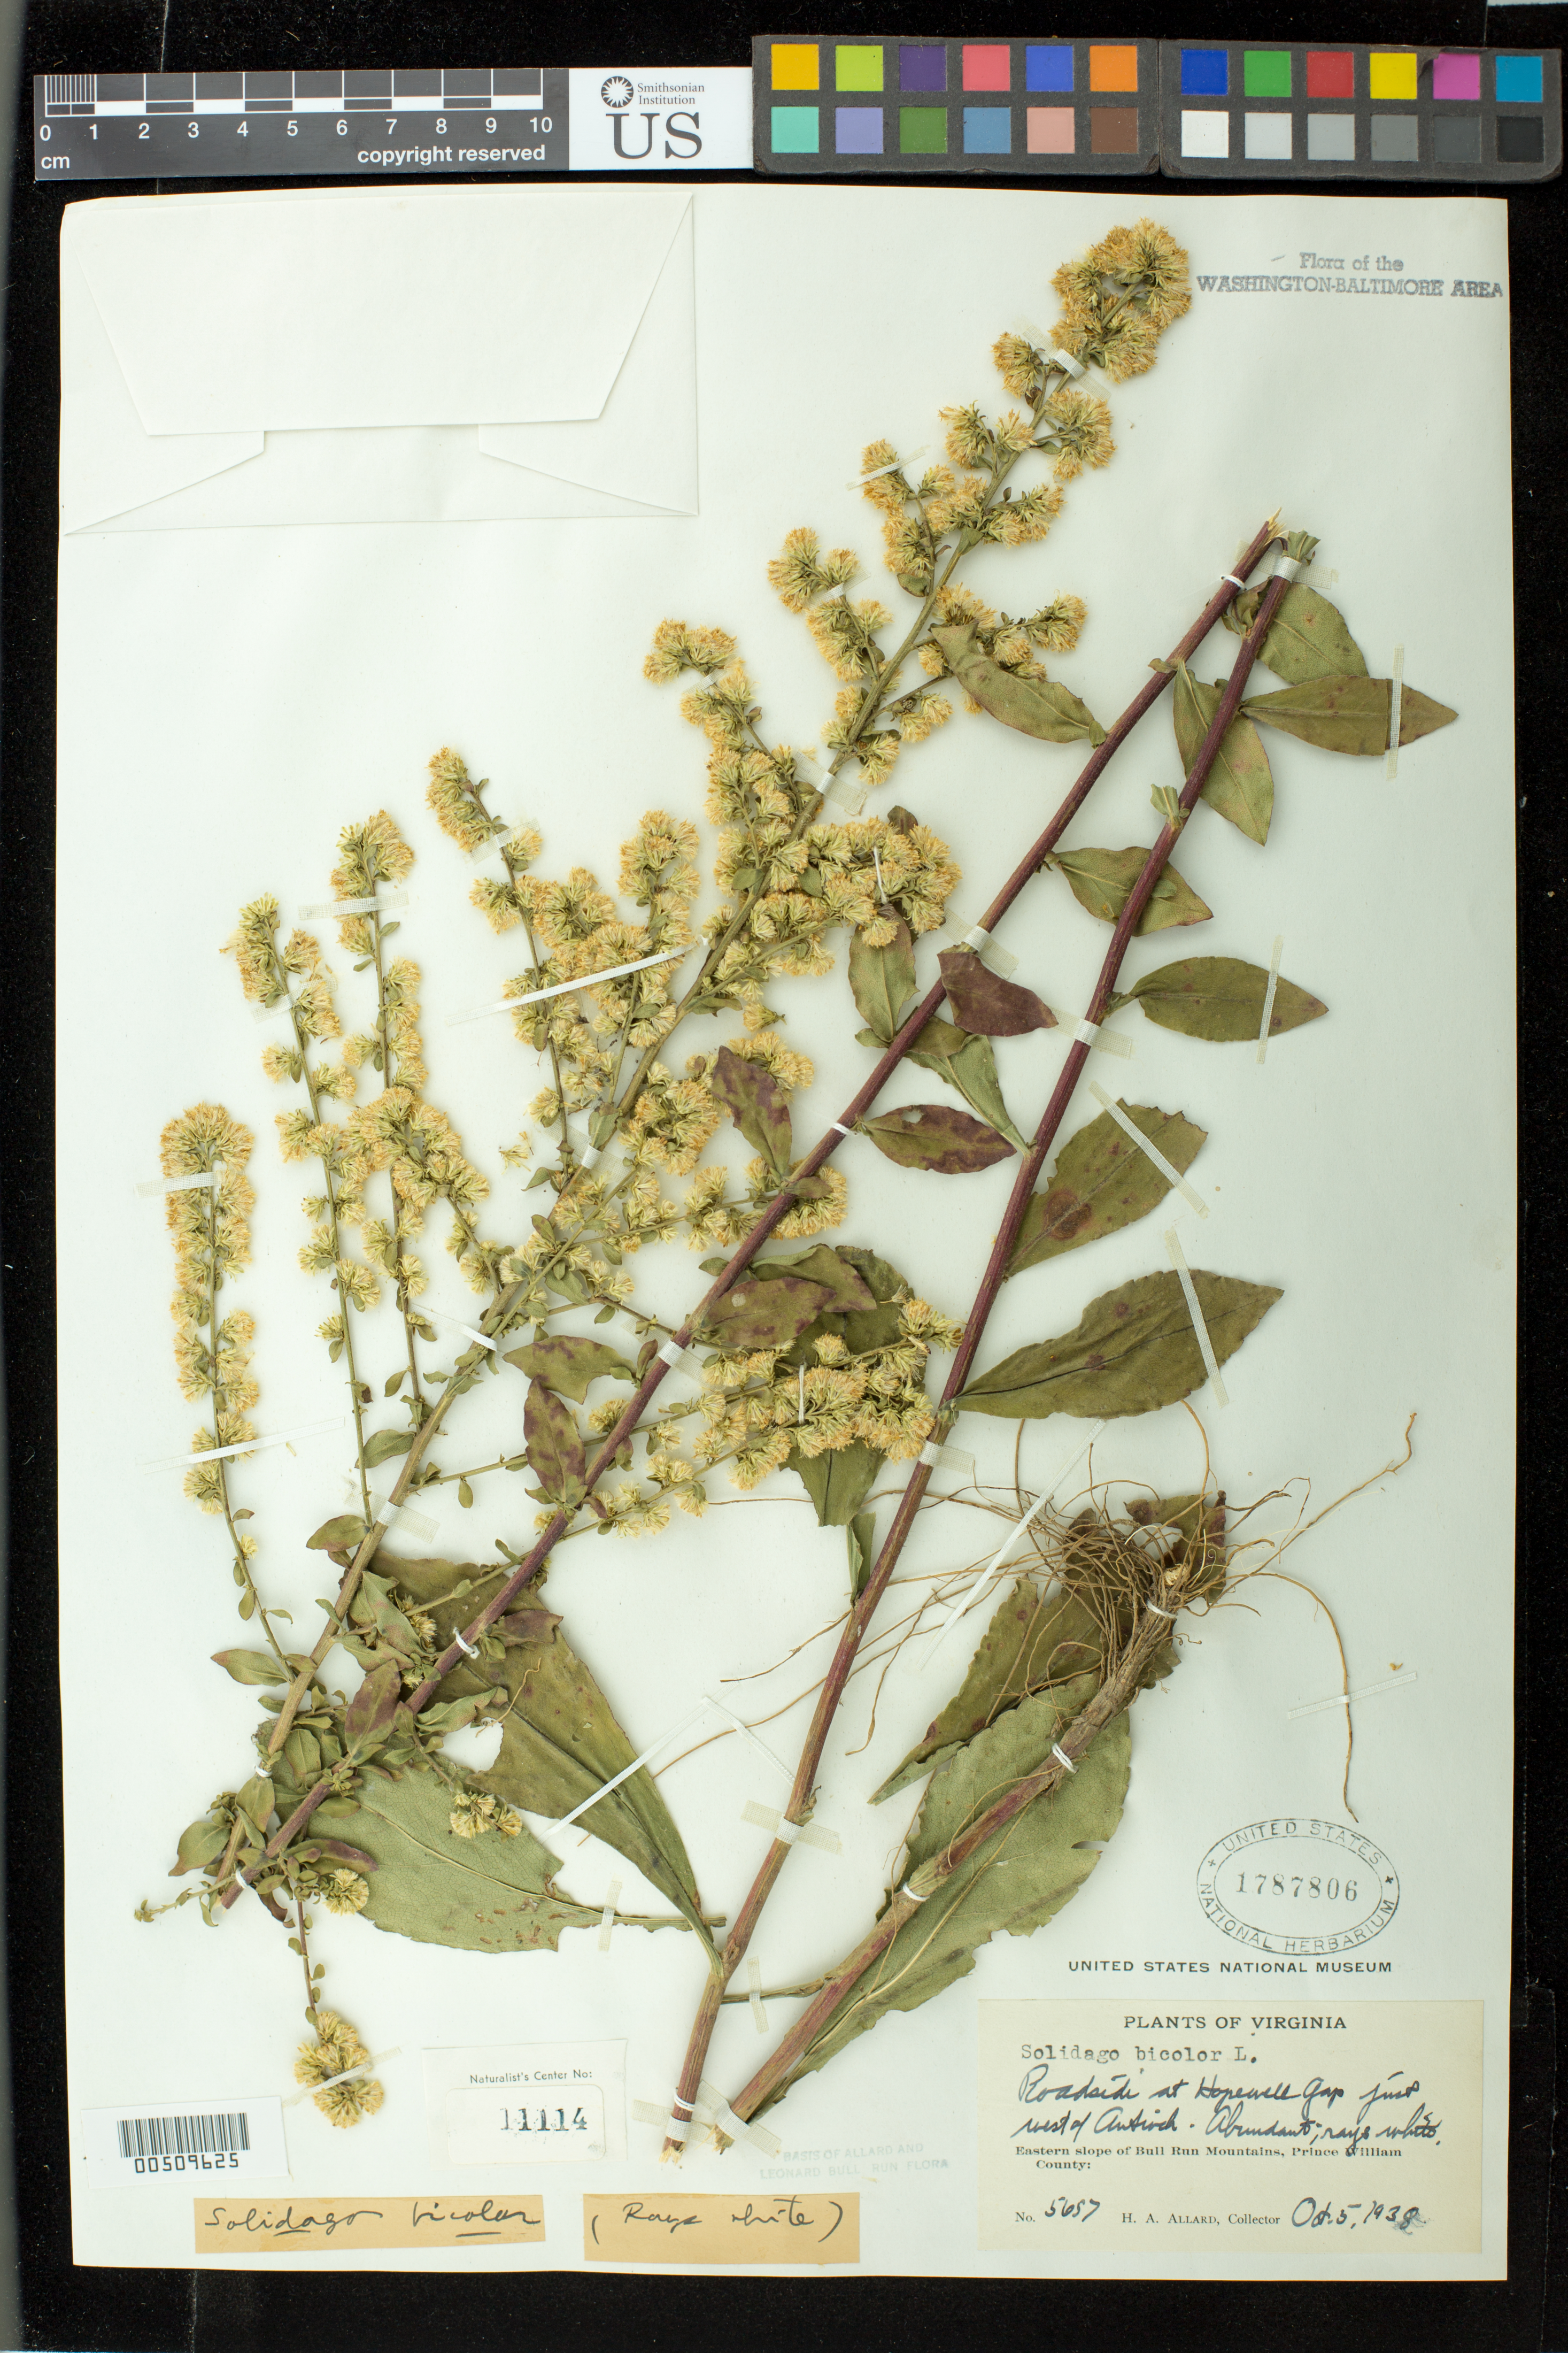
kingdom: Plantae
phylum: Tracheophyta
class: Magnoliopsida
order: Asterales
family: Asteraceae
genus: Solidago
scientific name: Solidago bicolor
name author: L.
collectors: H. A. Allard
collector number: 5657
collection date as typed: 05 Oct 1938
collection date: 1938-10-05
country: United States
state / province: Virginia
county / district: Prince William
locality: Bull Run Mts., Hopewell Gap just west of Antioch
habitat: Roadside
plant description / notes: Specimens returned from Naturalist Center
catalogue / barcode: US 1787806